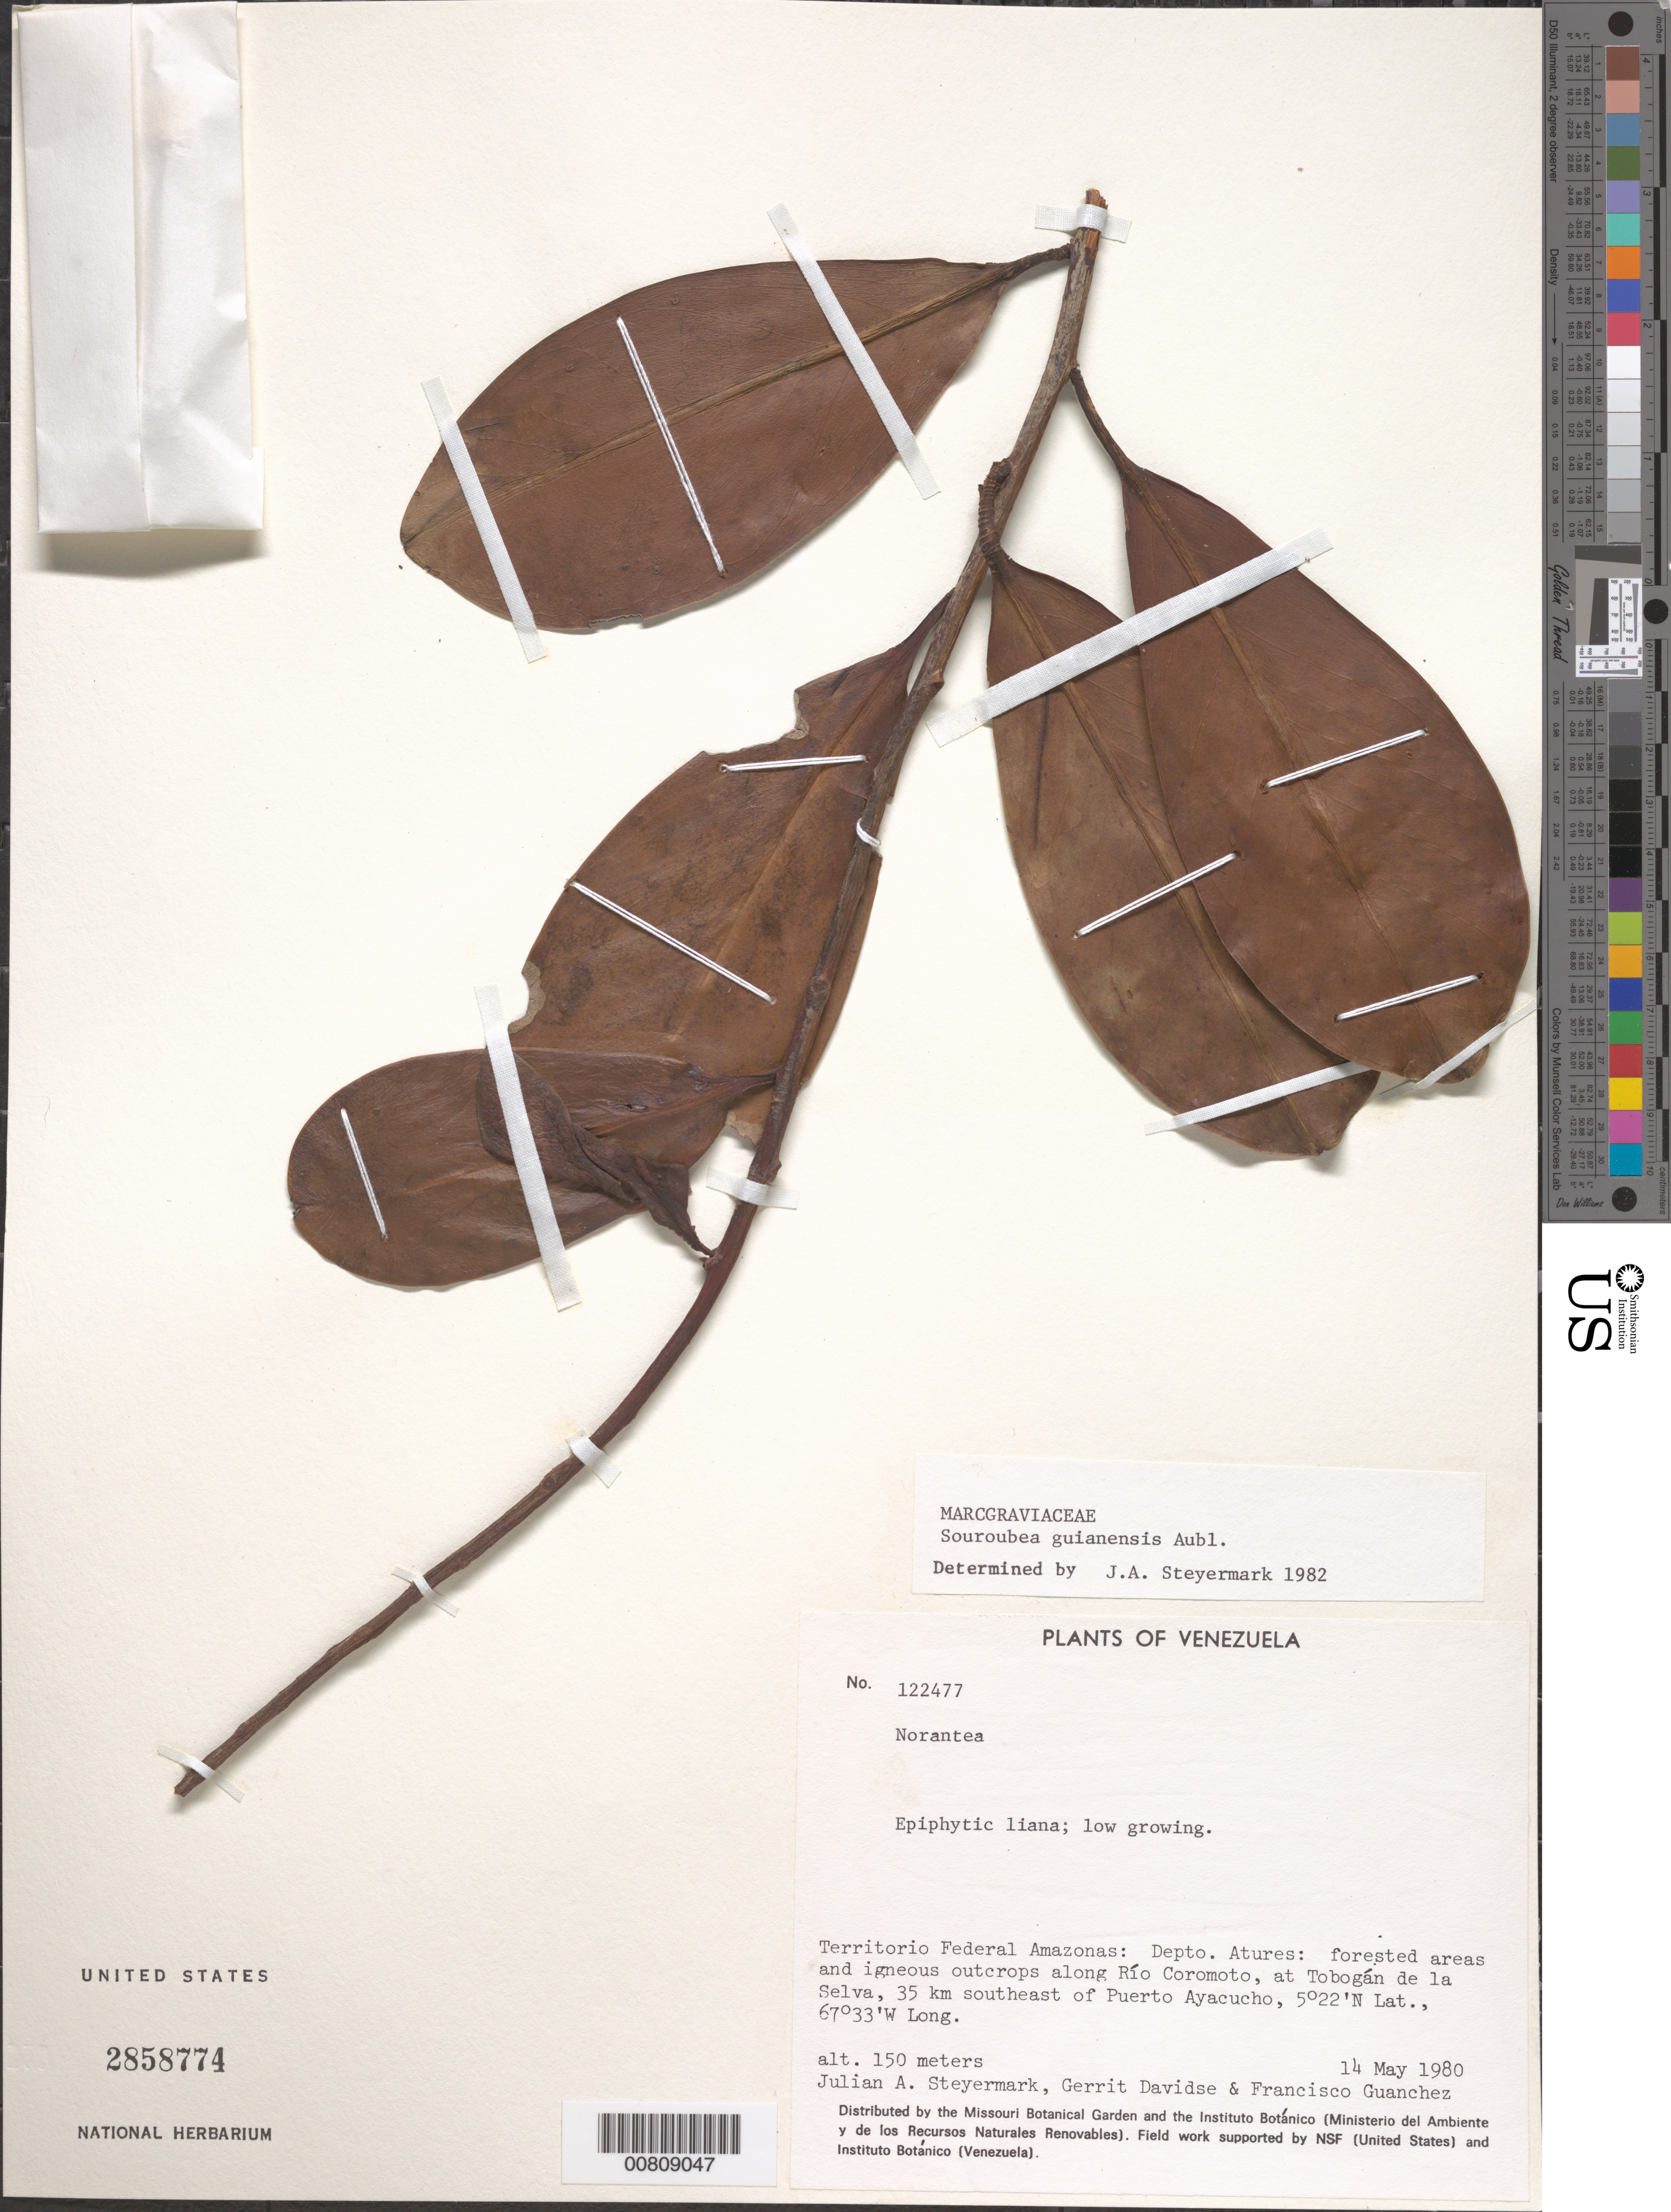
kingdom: Plantae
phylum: Tracheophyta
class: Magnoliopsida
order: Ericales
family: Marcgraviaceae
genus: Souroubea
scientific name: Souroubea guianensis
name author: Aubl.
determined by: Steyermark, Julian A., (VEN)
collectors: J. Steyermark, G. Davidse & F. Guánchez M.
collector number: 122477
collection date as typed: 14-May-80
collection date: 1980-05-14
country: Venezuela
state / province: Amazonas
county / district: Atures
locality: Río Coromoto, at Tobogan de la Selva, 35 km SE of Puerto Ayacucho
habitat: Forested areas and igneous outcrops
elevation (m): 150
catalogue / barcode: US 2858774